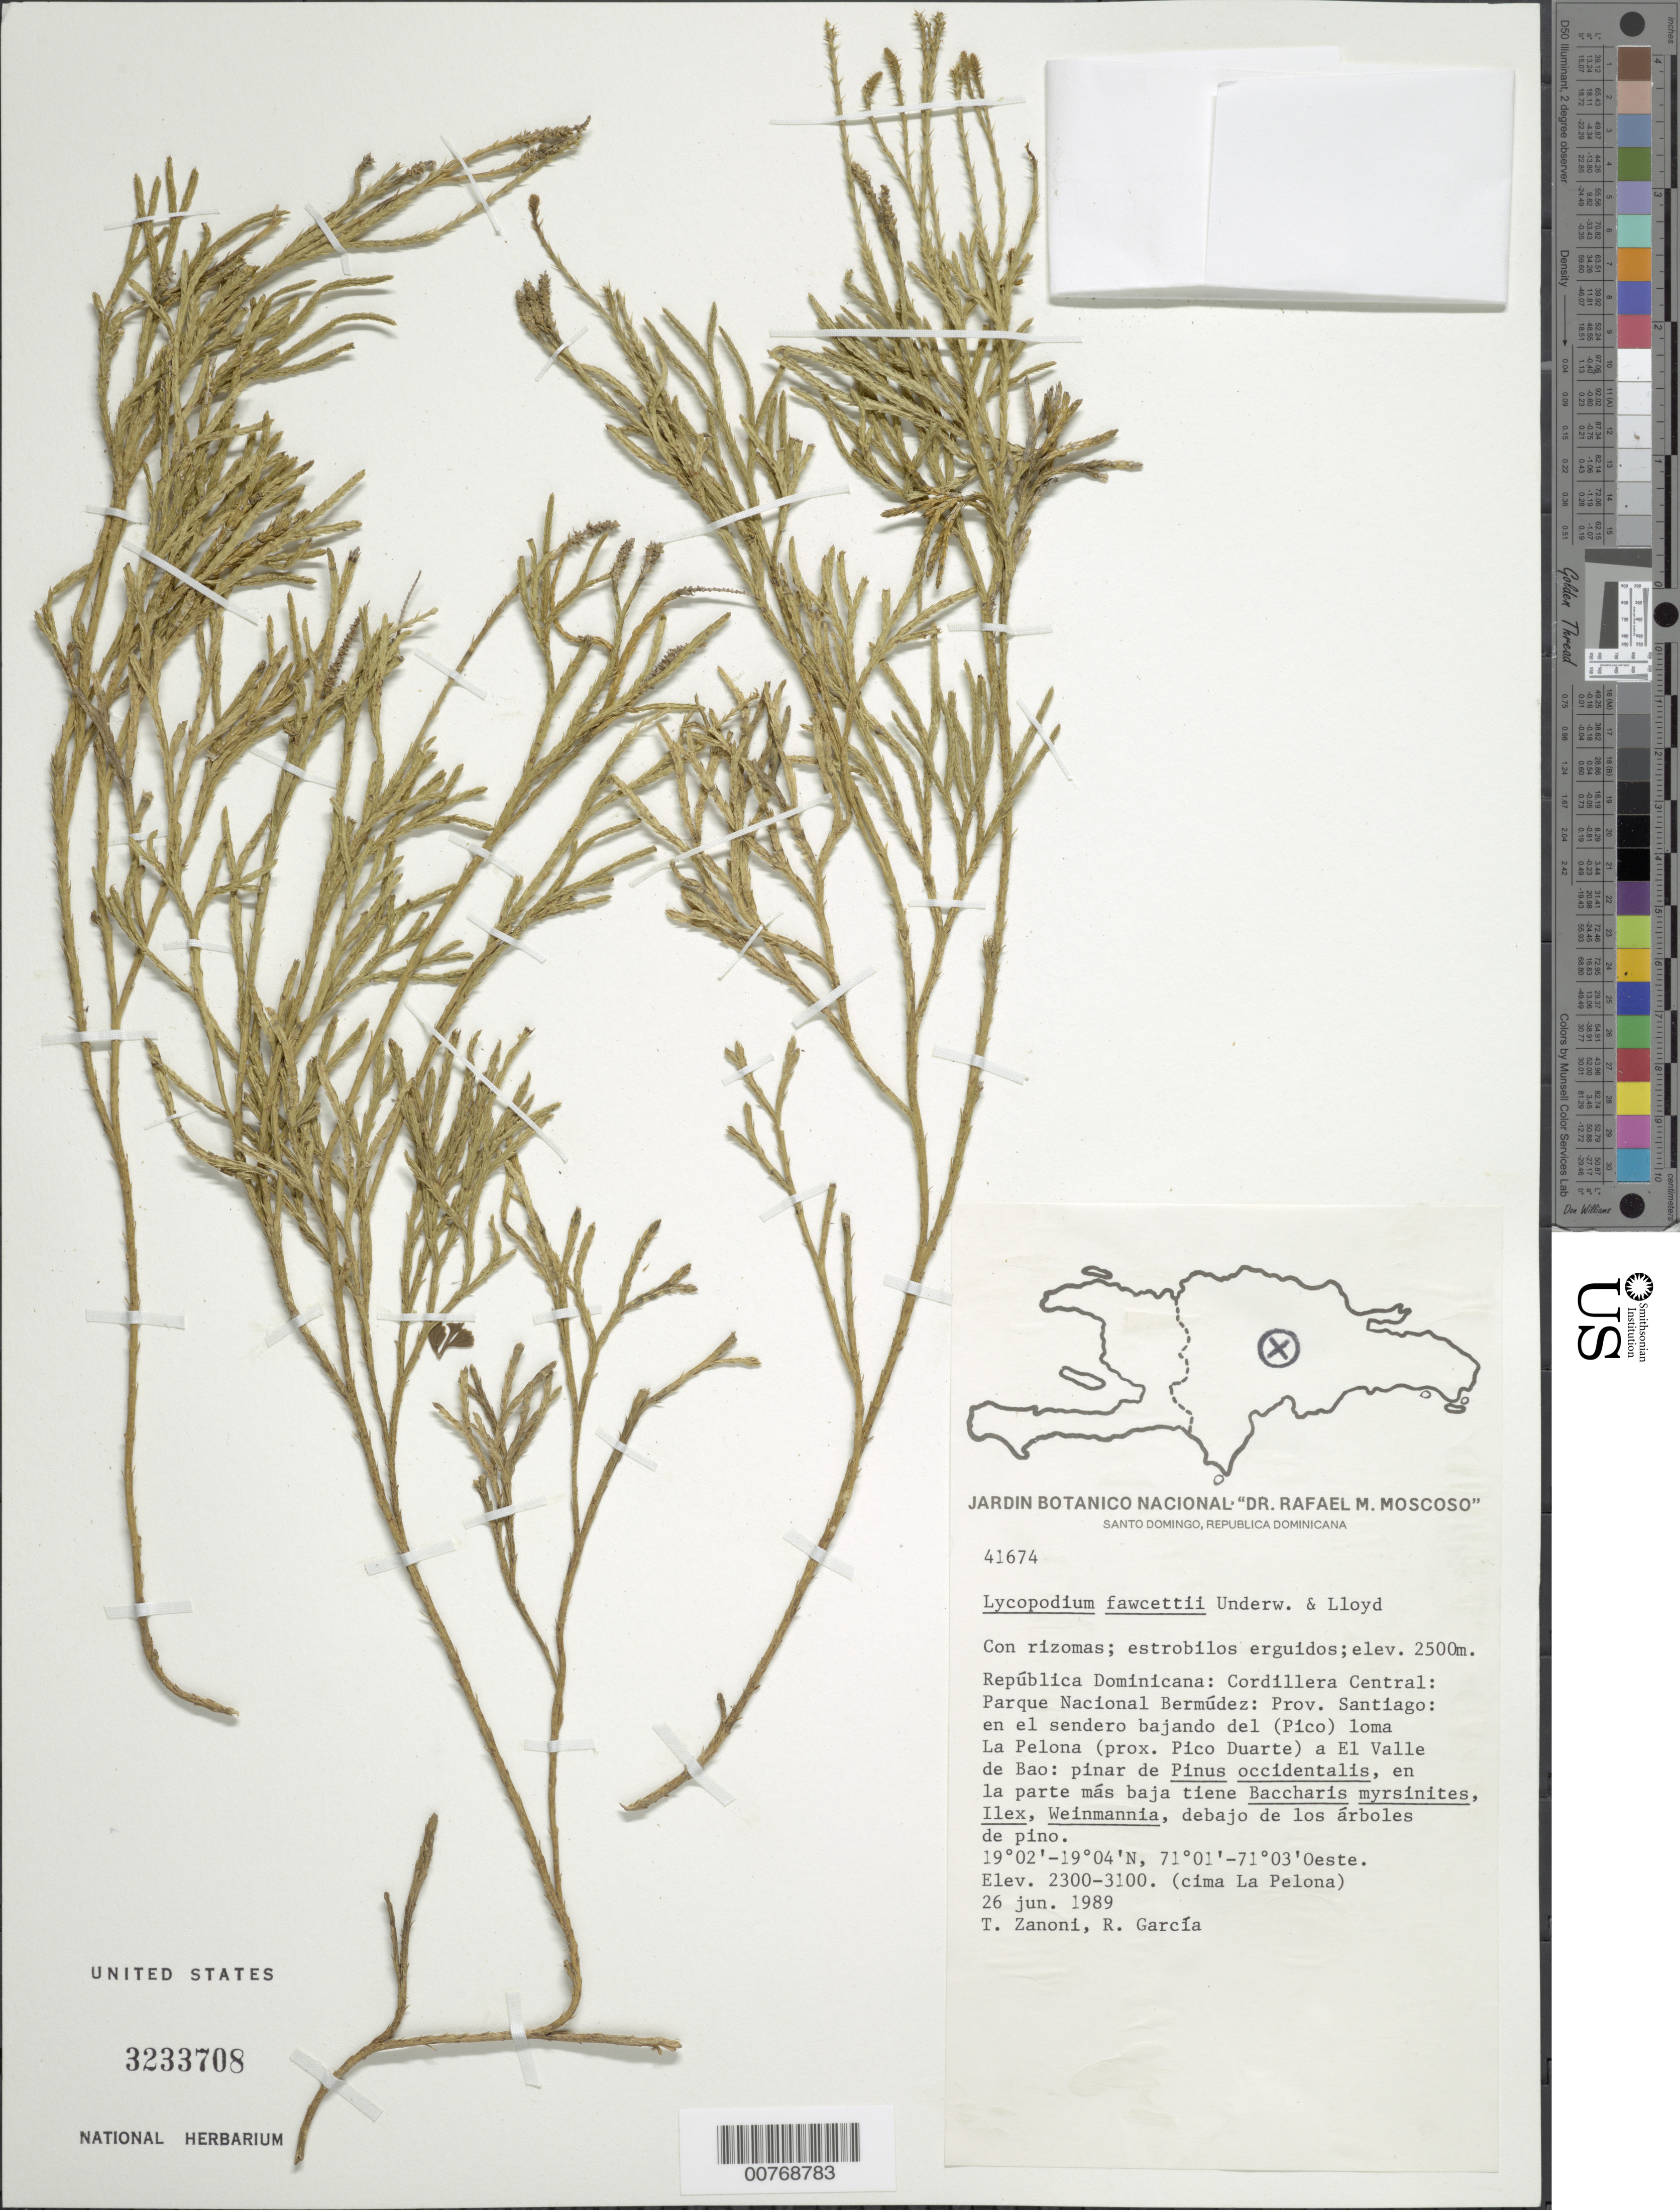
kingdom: Plantae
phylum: Tracheophyta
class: Lycopodiopsida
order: Lycopodiales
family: Lycopodiaceae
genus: Diphasiastrum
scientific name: Diphasiastrum thyoides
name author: (Humb. & Bonpl. ex Willd.) Holub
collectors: T. A. Zanoni & R. G. García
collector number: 41674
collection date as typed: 26 Jun 1989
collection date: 1989-06-26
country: Dominican Republic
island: Hispaniola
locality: Cordillera Central, Parque Nacional Bermúdez, Provincia Santiago, en el sendero bajando del (Pico) loma La Pelona (prox. Pico Duarte) a El Valle de Bao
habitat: Pinar de Pinus occidentalis en la parte mas baja tiene Baccharis, Ilex, Weinmannia, debajo de los arboles de pino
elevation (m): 2300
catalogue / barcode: US 3233708